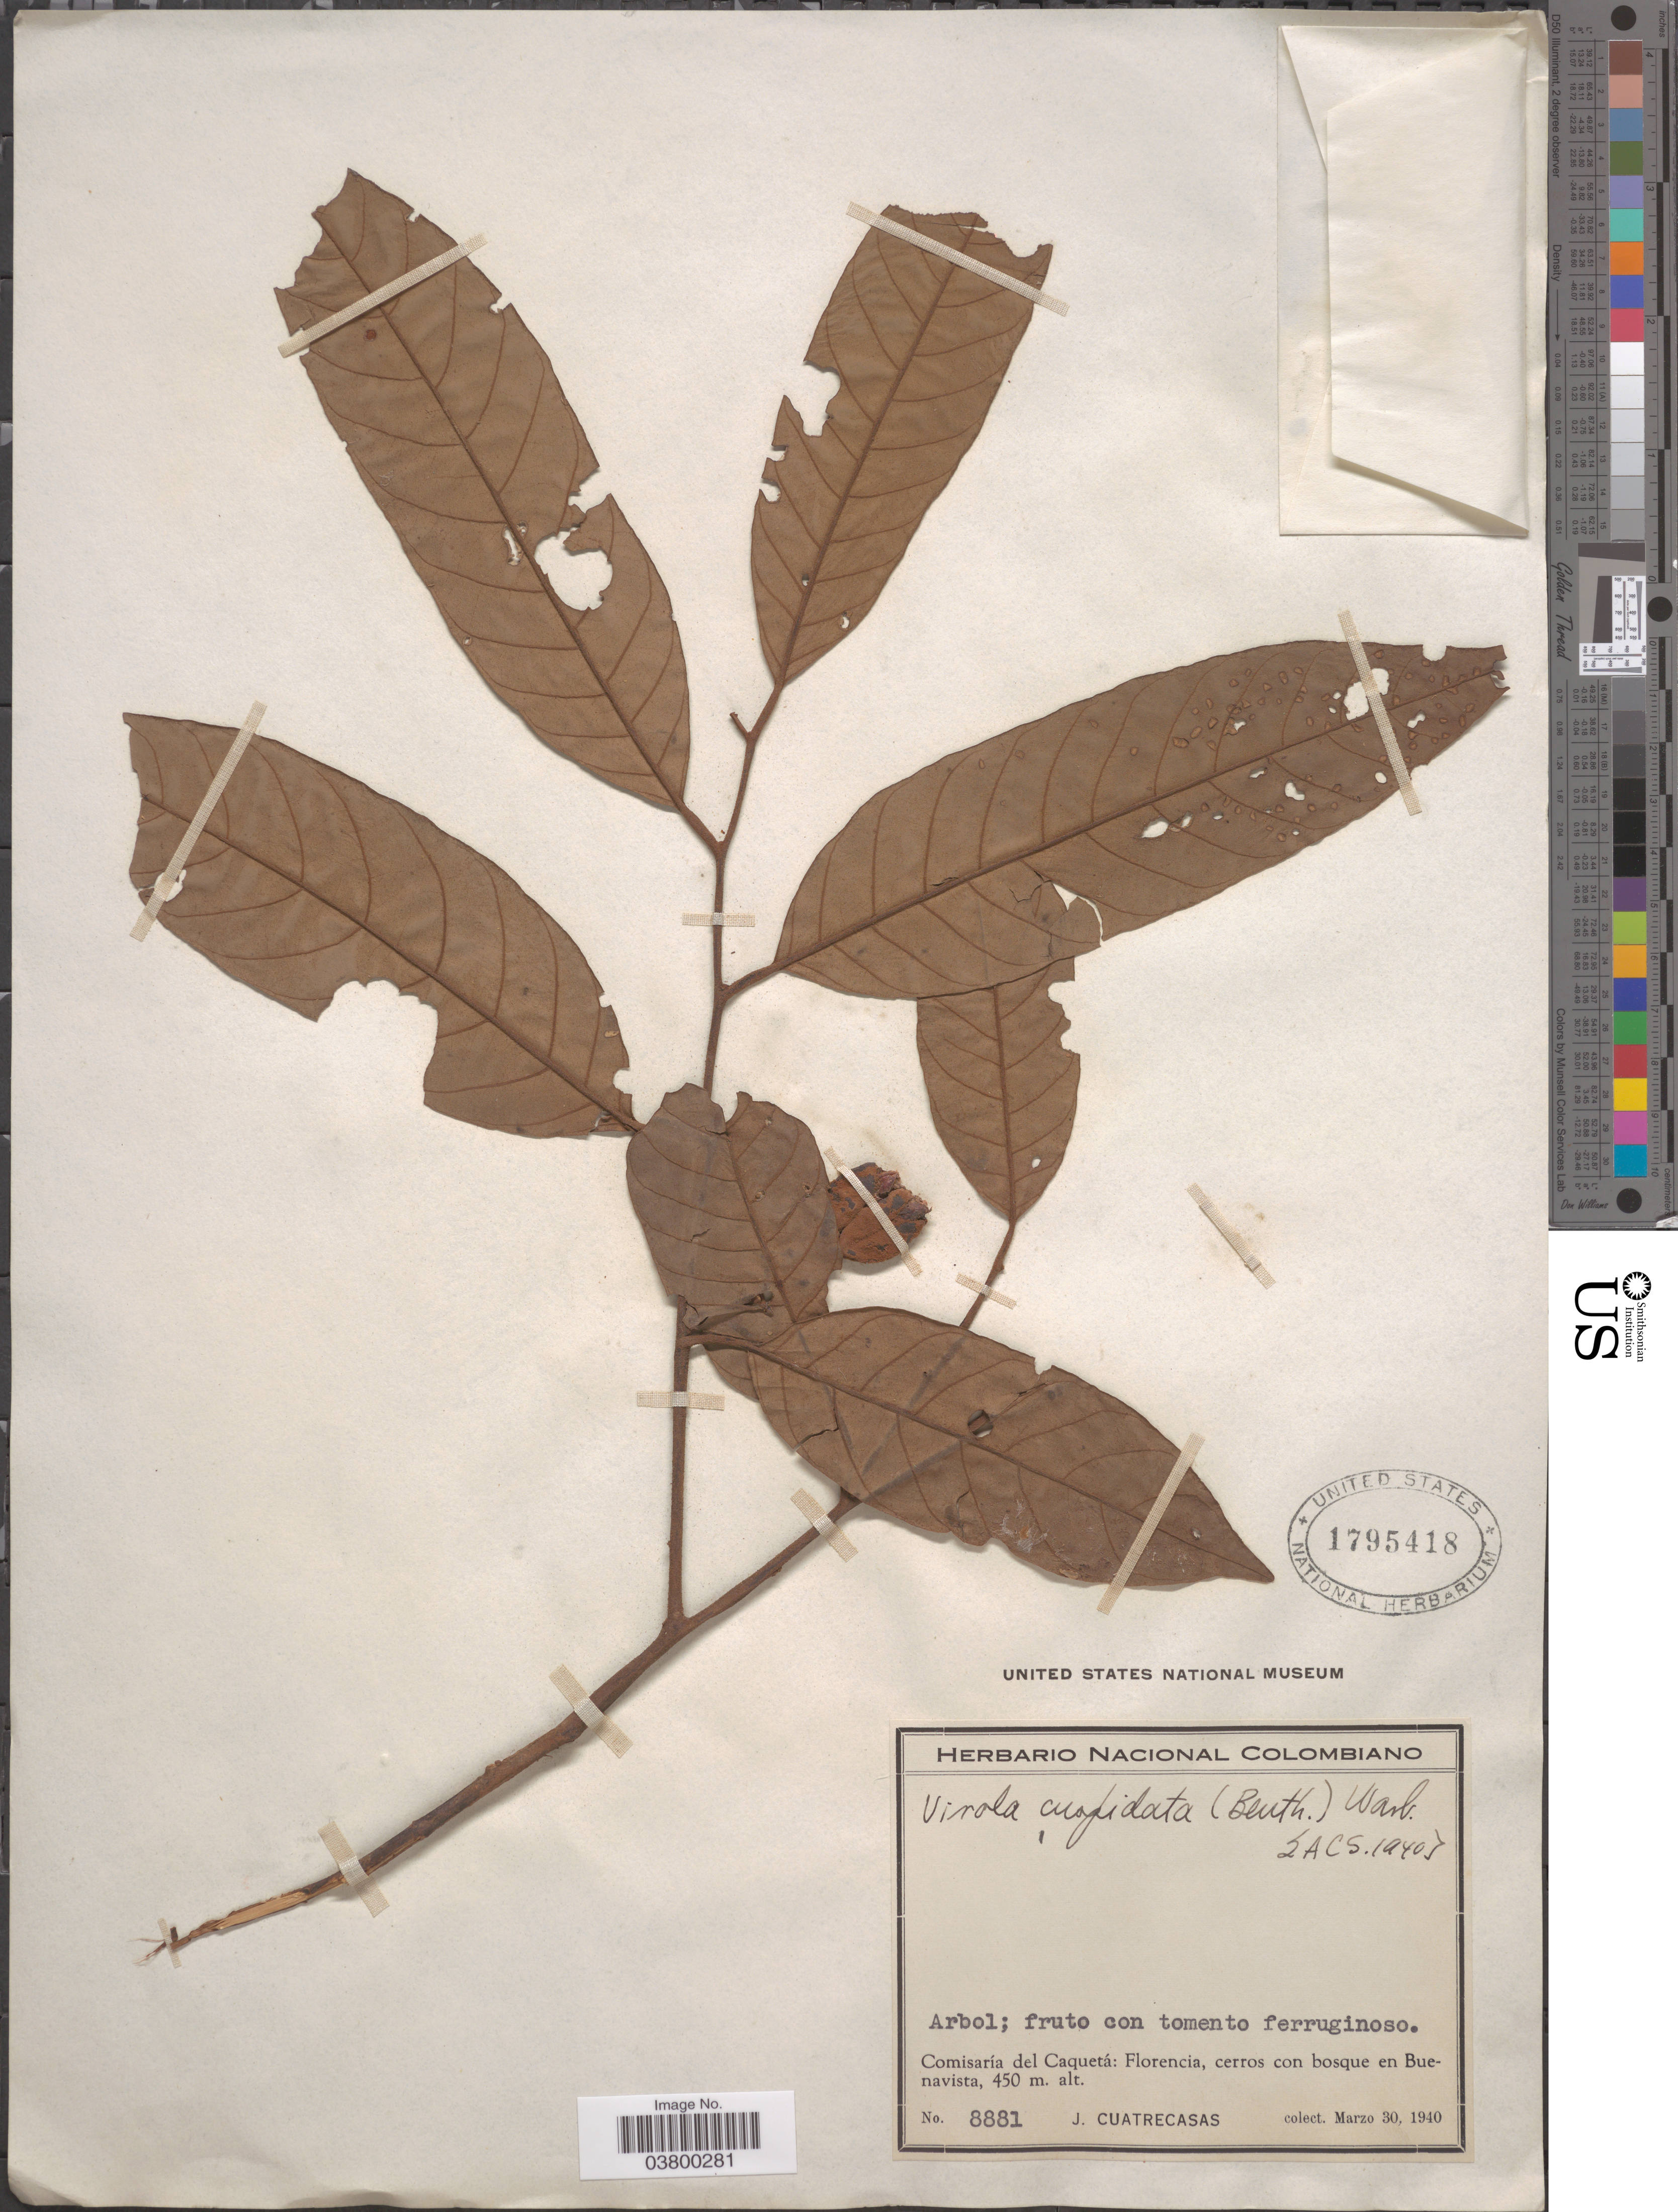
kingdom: Plantae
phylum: Tracheophyta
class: Magnoliopsida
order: Magnoliales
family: Myristicaceae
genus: Virola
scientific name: Virola elongata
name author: (Benth.) Warb.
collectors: J. Cuatrecasas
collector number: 8881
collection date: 1940-03-30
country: Colombia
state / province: Caquetá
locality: Comisaría del Caquetá: Florencia, cerros con bosque en Buenavista.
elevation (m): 450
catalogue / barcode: US 1795418